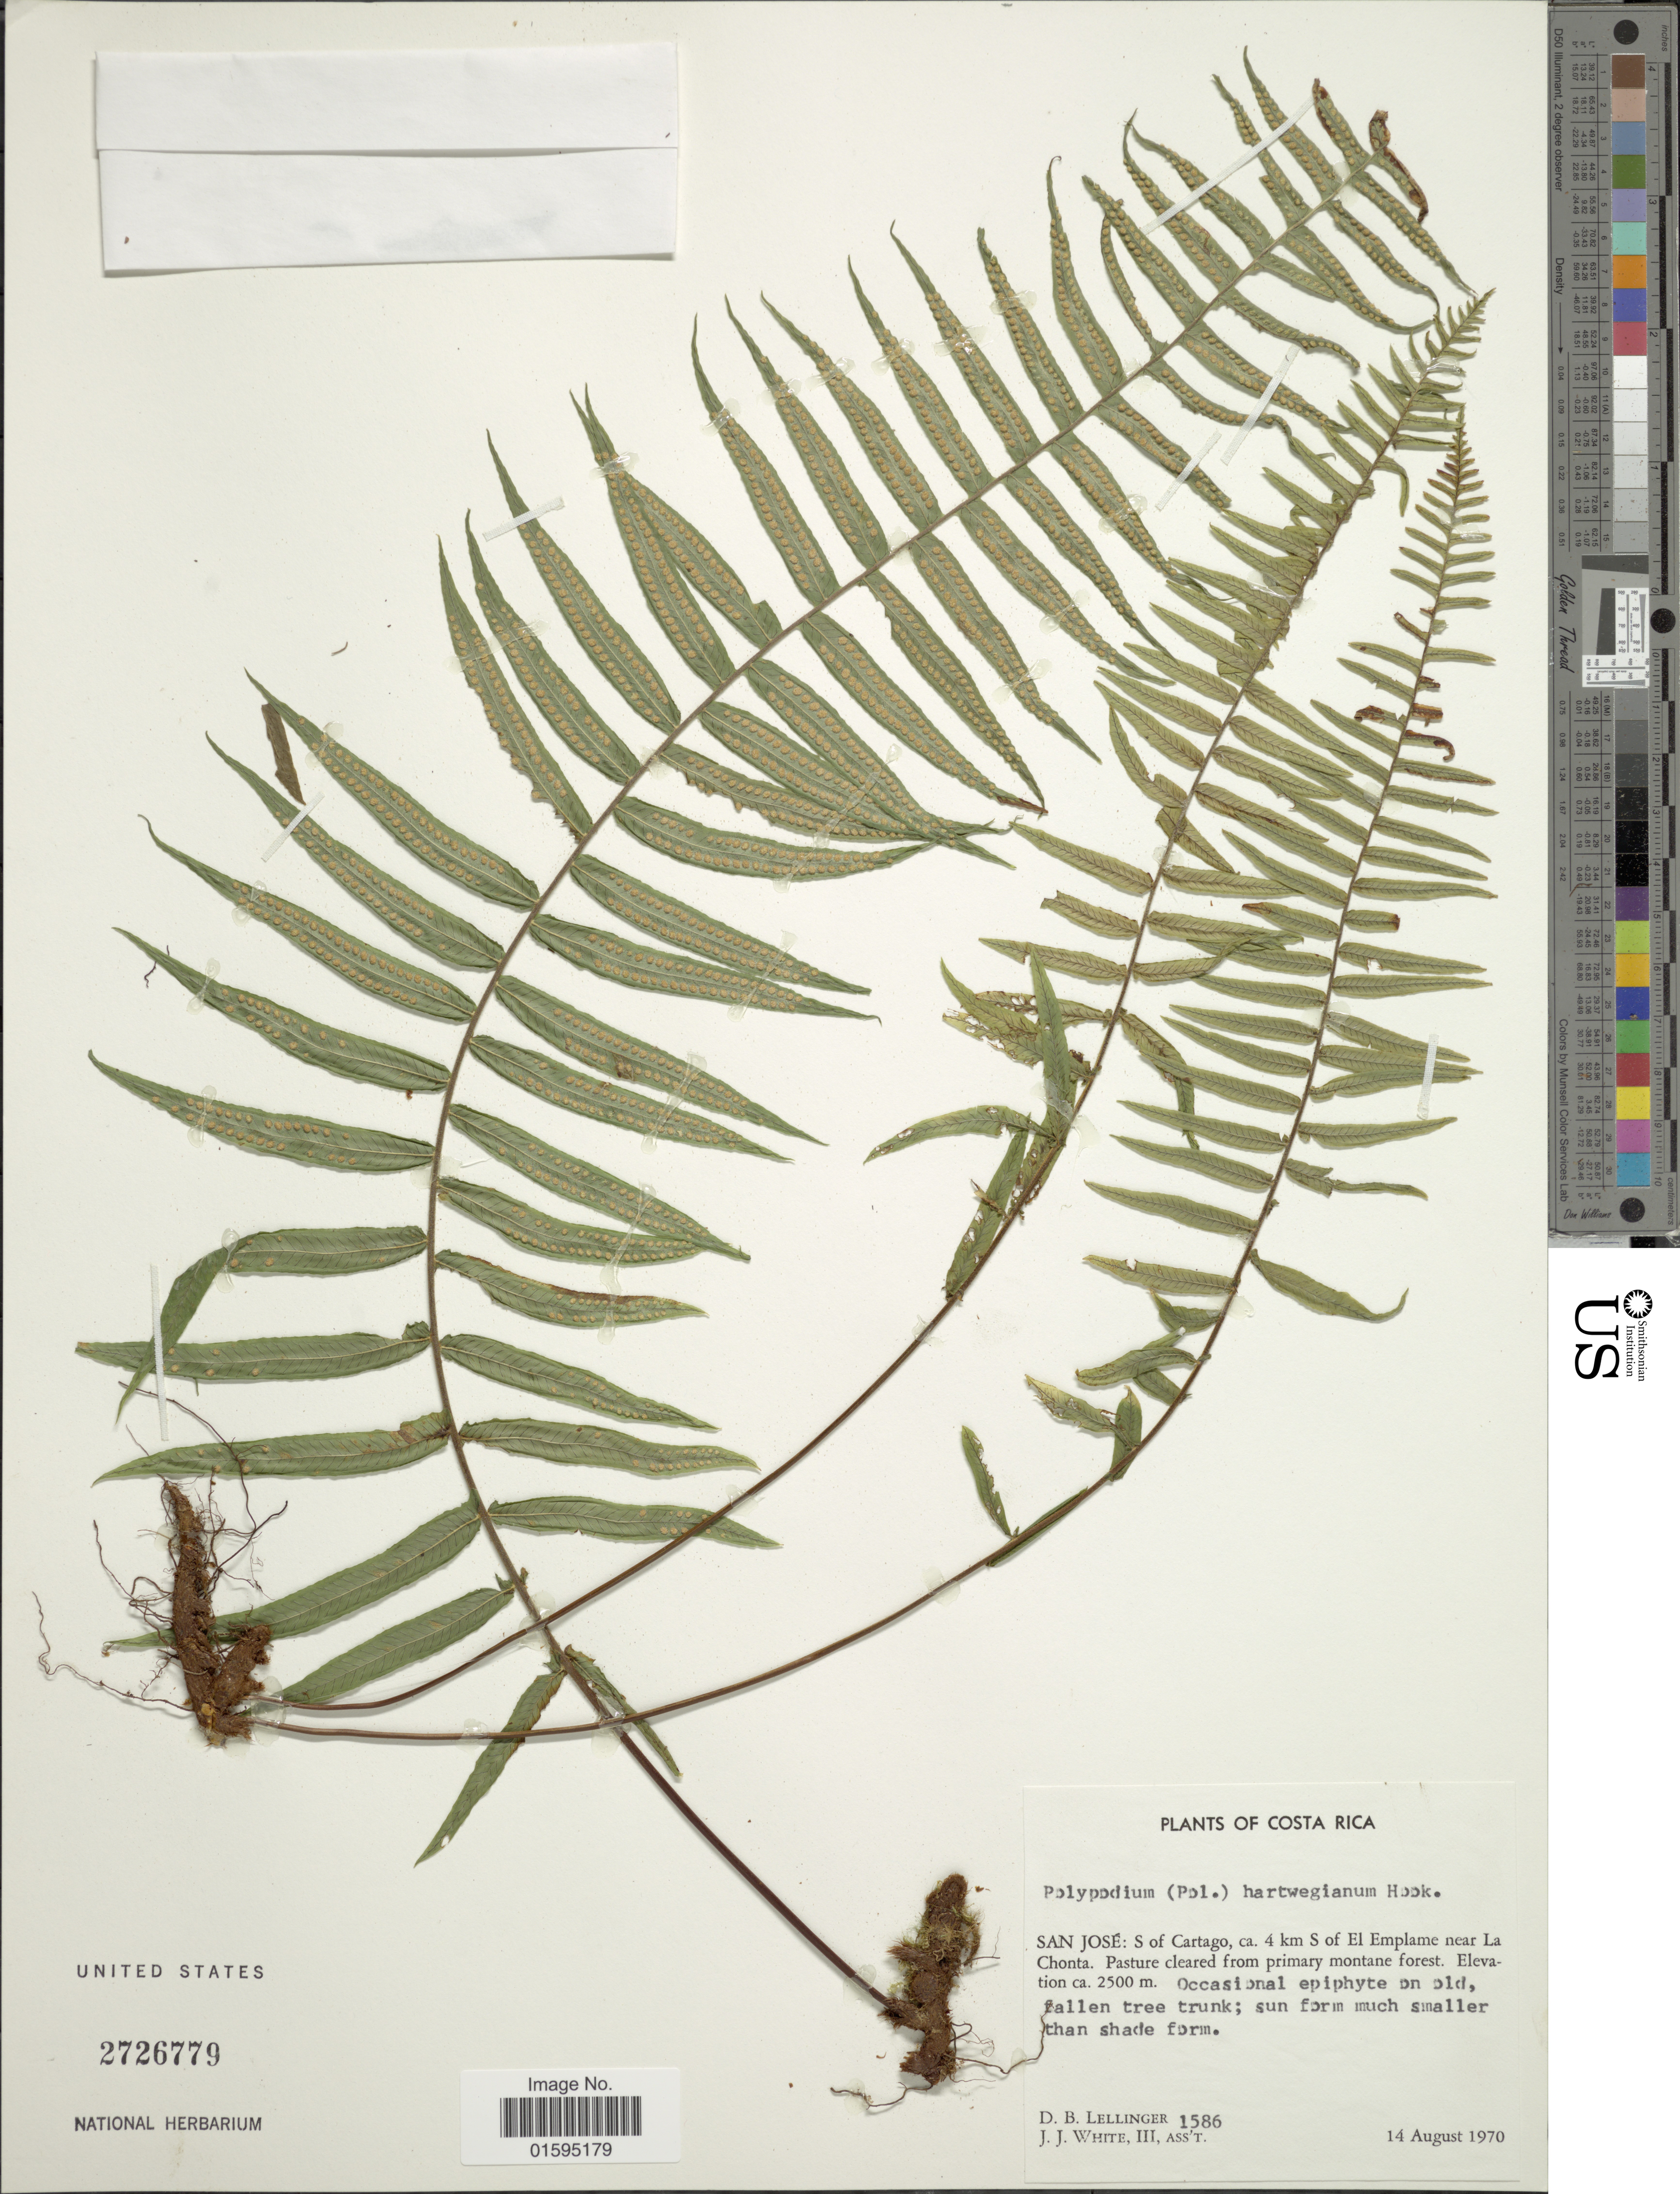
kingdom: Plantae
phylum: Tracheophyta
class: Polypodiopsida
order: Polypodiales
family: Polypodiaceae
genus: Polypodium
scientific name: Polypodium hartwegianum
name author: Hook.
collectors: D. B. Lellinger & J. J. White III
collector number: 1586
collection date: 1970-08-14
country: Costa Rica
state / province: San José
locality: S of Cartago, ca. 4 km S of El Emplame near La Chonta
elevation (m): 2500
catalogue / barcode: US 2726779